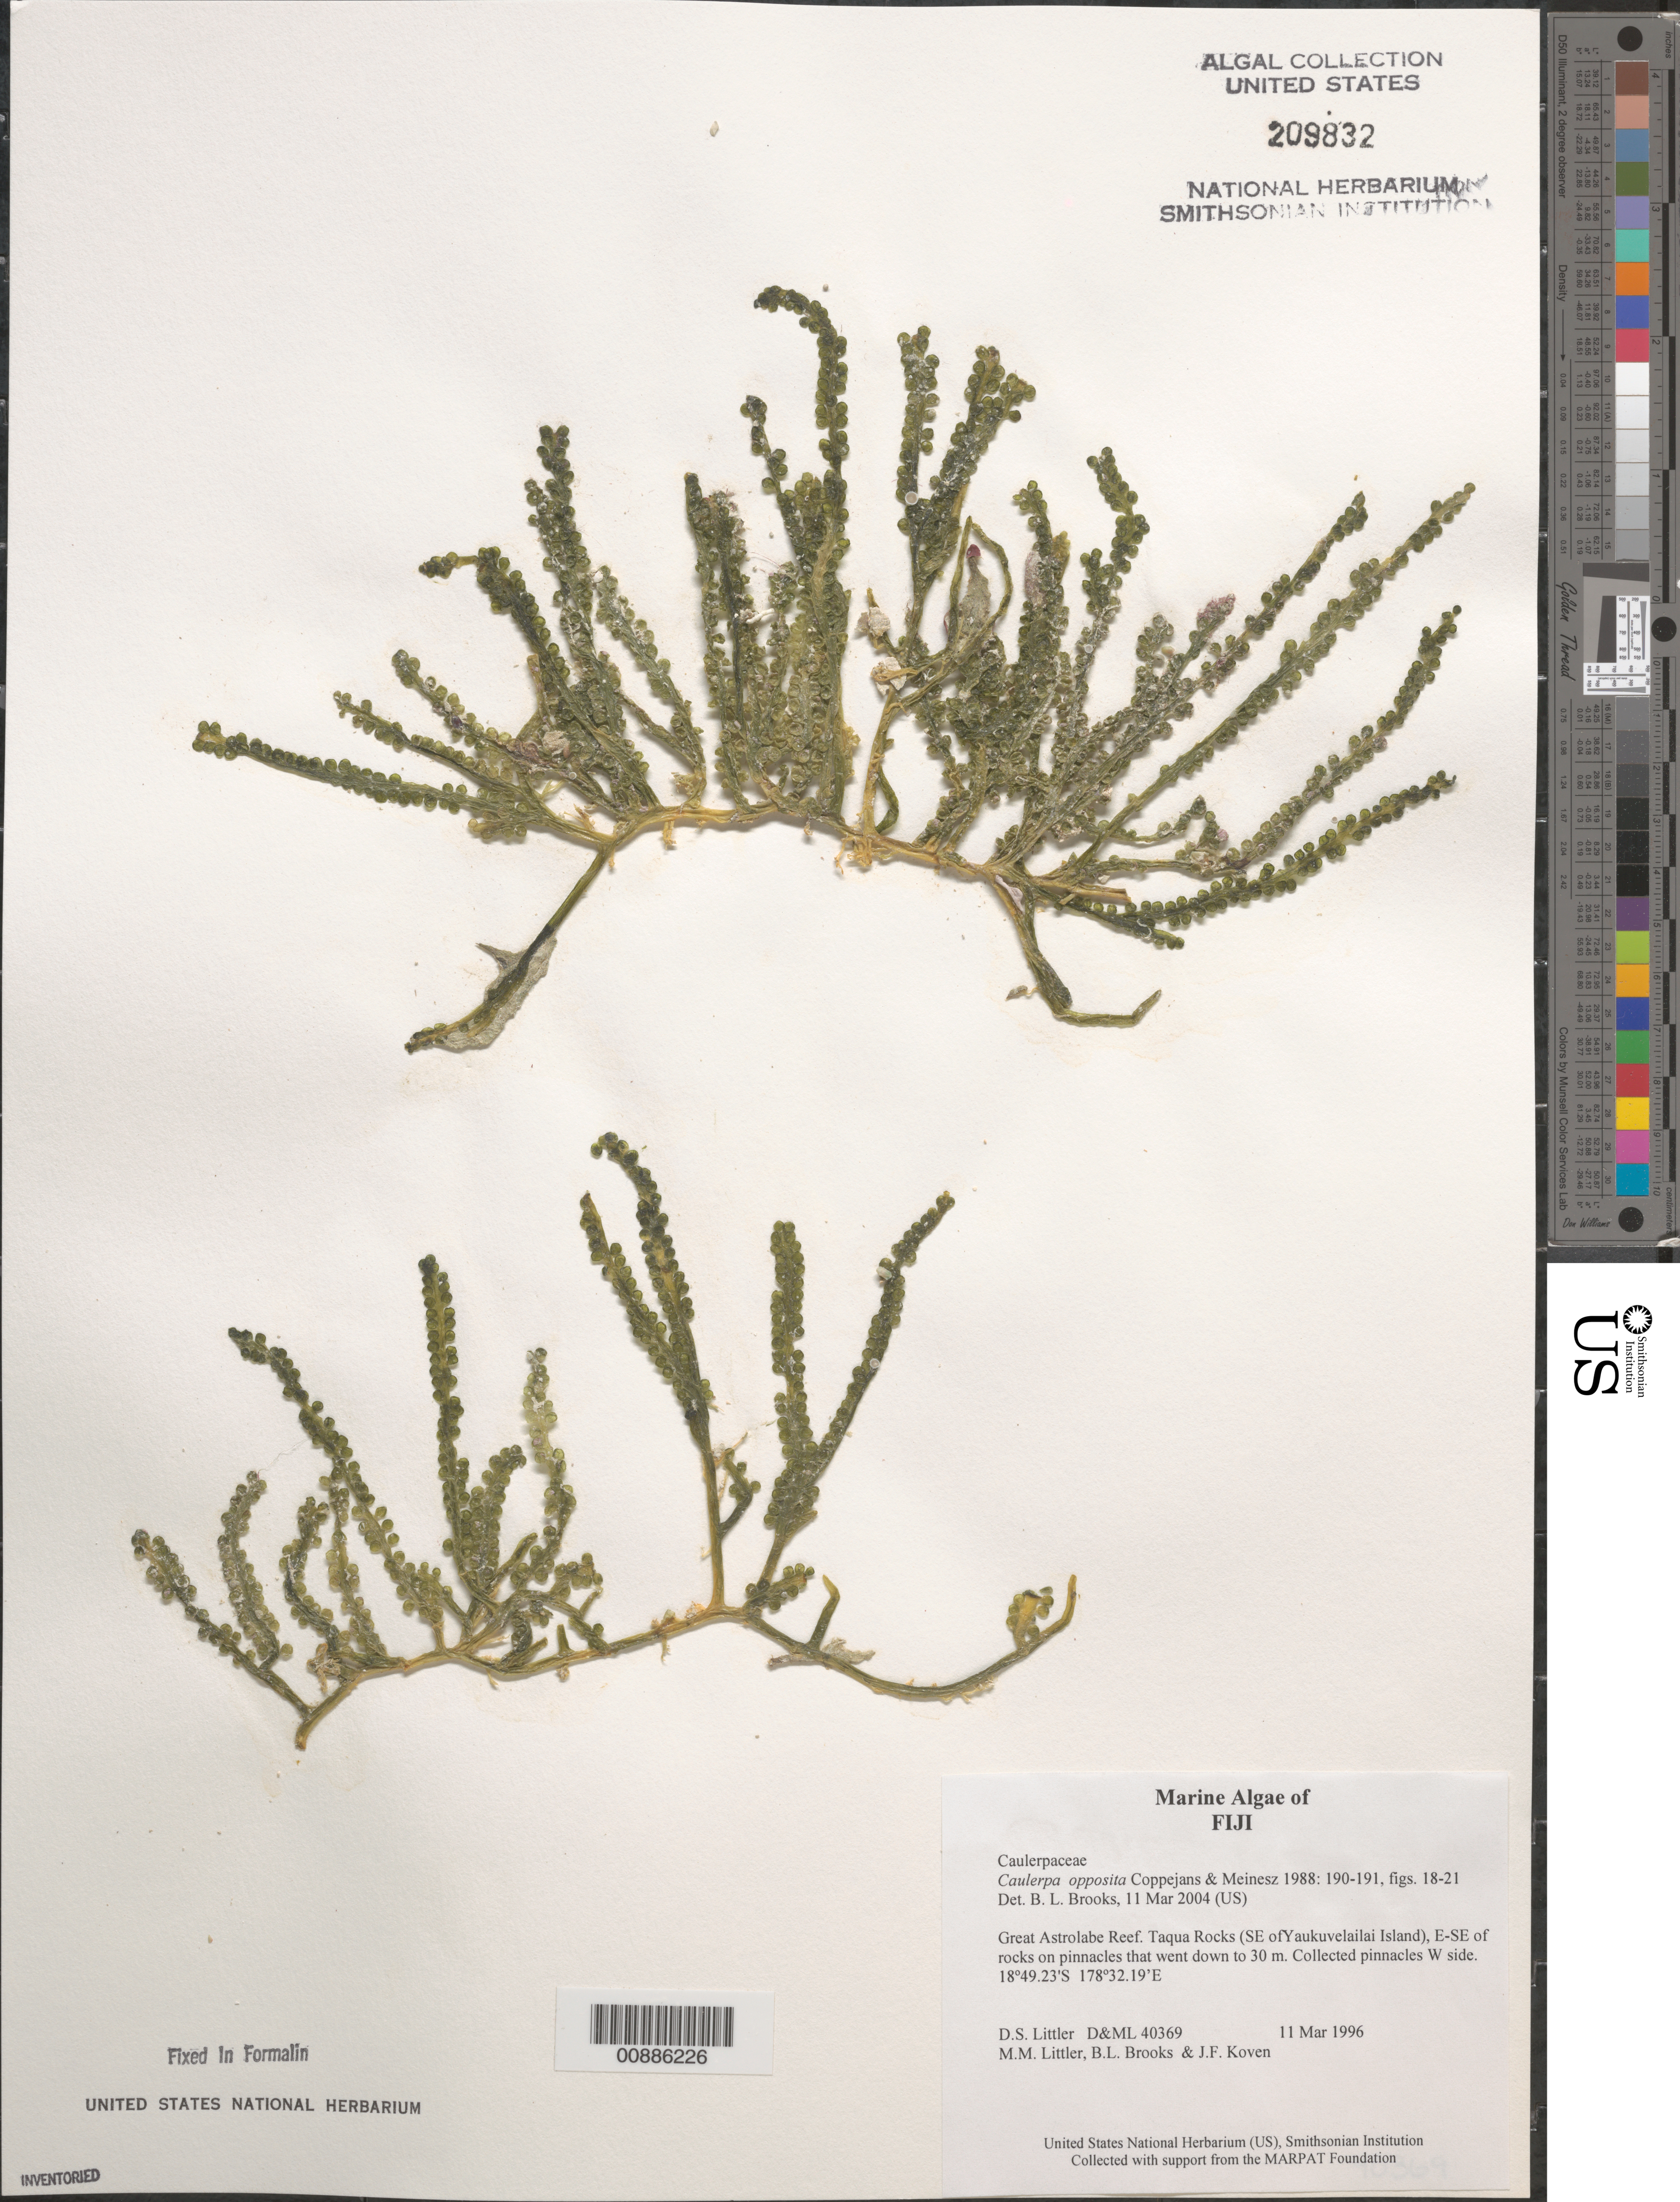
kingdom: Plantae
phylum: Chlorophyta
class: Ulvophyceae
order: Bryopsidales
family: Caulerpaceae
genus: Caulerpa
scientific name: Caulerpa opposita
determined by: Brooks, B. L., (BOT), Smithsonian Institution - National Museum of Natural History (UNITED STATES)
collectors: D. S. Littler, M. M. Littler, B. Brooks & J. Koven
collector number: D&ML 40369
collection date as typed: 11 Mar 1996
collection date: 1996-03-11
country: Fiji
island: Great Astrolabe Reef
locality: Great Astrolabe Reef, Taqua Rocks (southeast of Yaukuvelailai Island)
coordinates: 18 49.23'S, 178 32.19'E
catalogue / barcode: US 209832